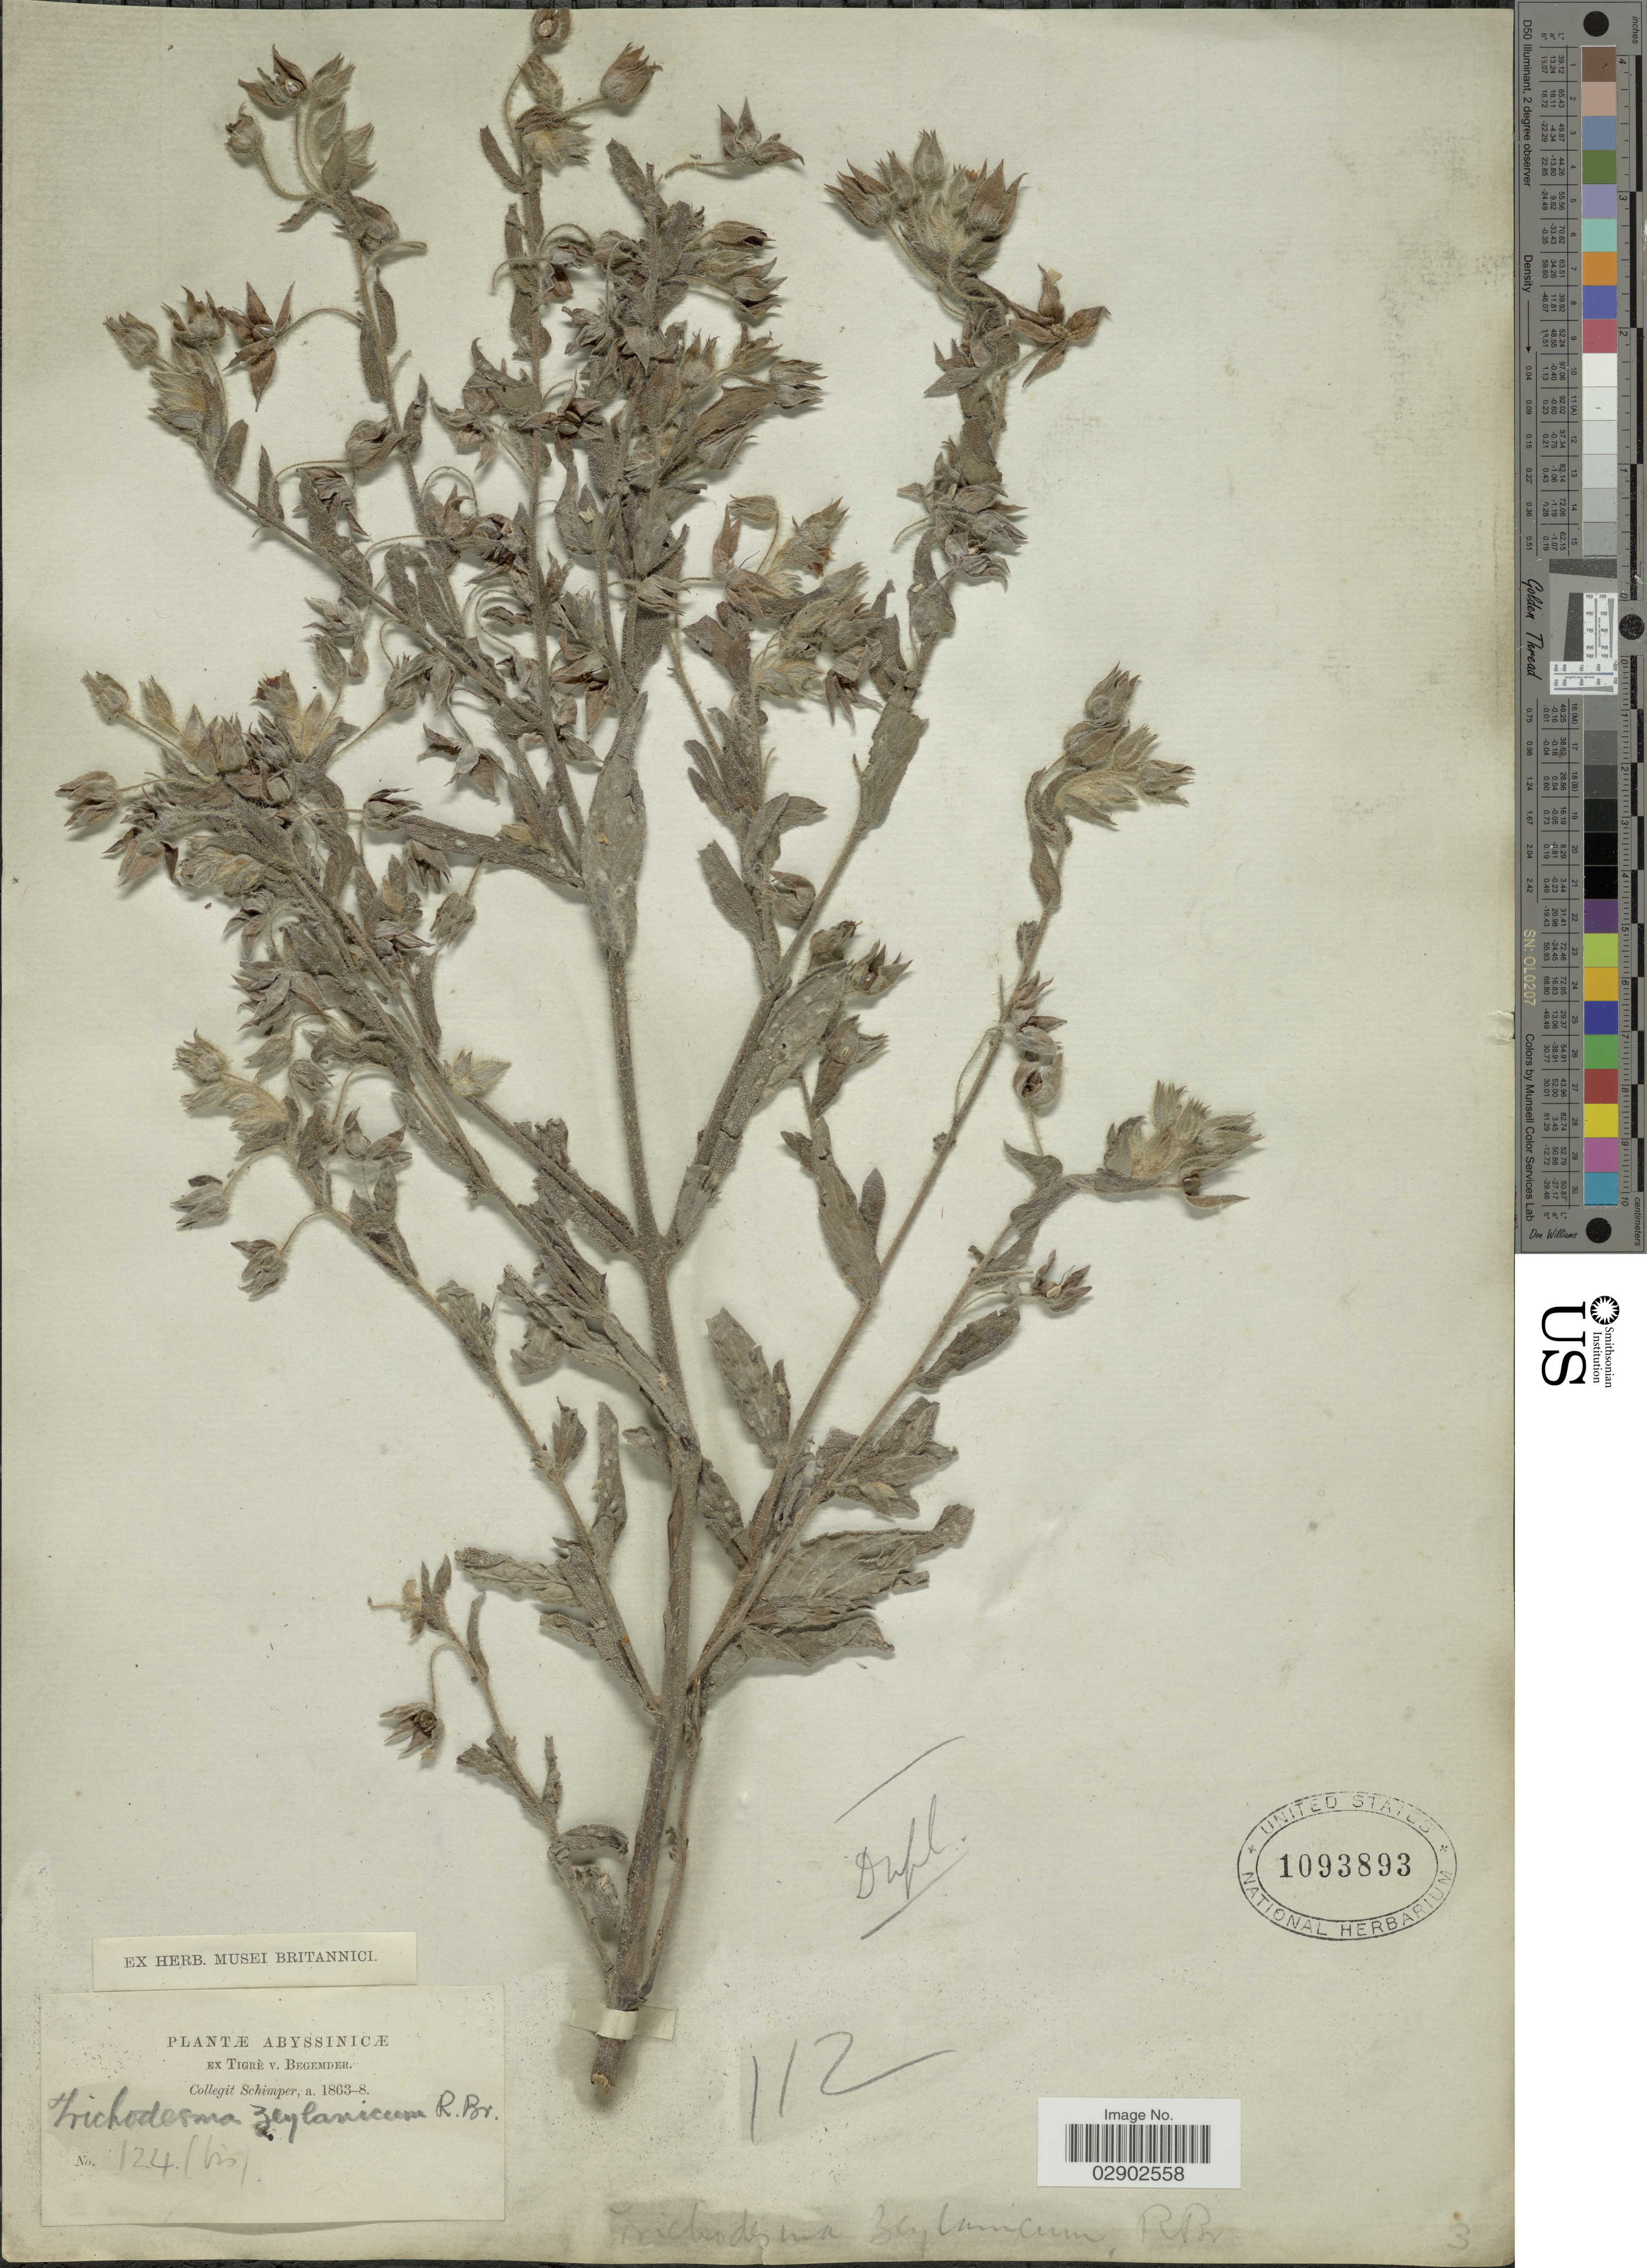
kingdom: Plantae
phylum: Tracheophyta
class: Magnoliopsida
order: Boraginales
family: Boraginaceae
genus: Trichodesma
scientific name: Trichodesma zeylanicum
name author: (Burm. f.) R. Br.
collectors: -. Schimper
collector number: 124 (bis)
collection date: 1863/1868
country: Eritrea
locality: Abyssinicæ.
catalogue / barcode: US 1093893